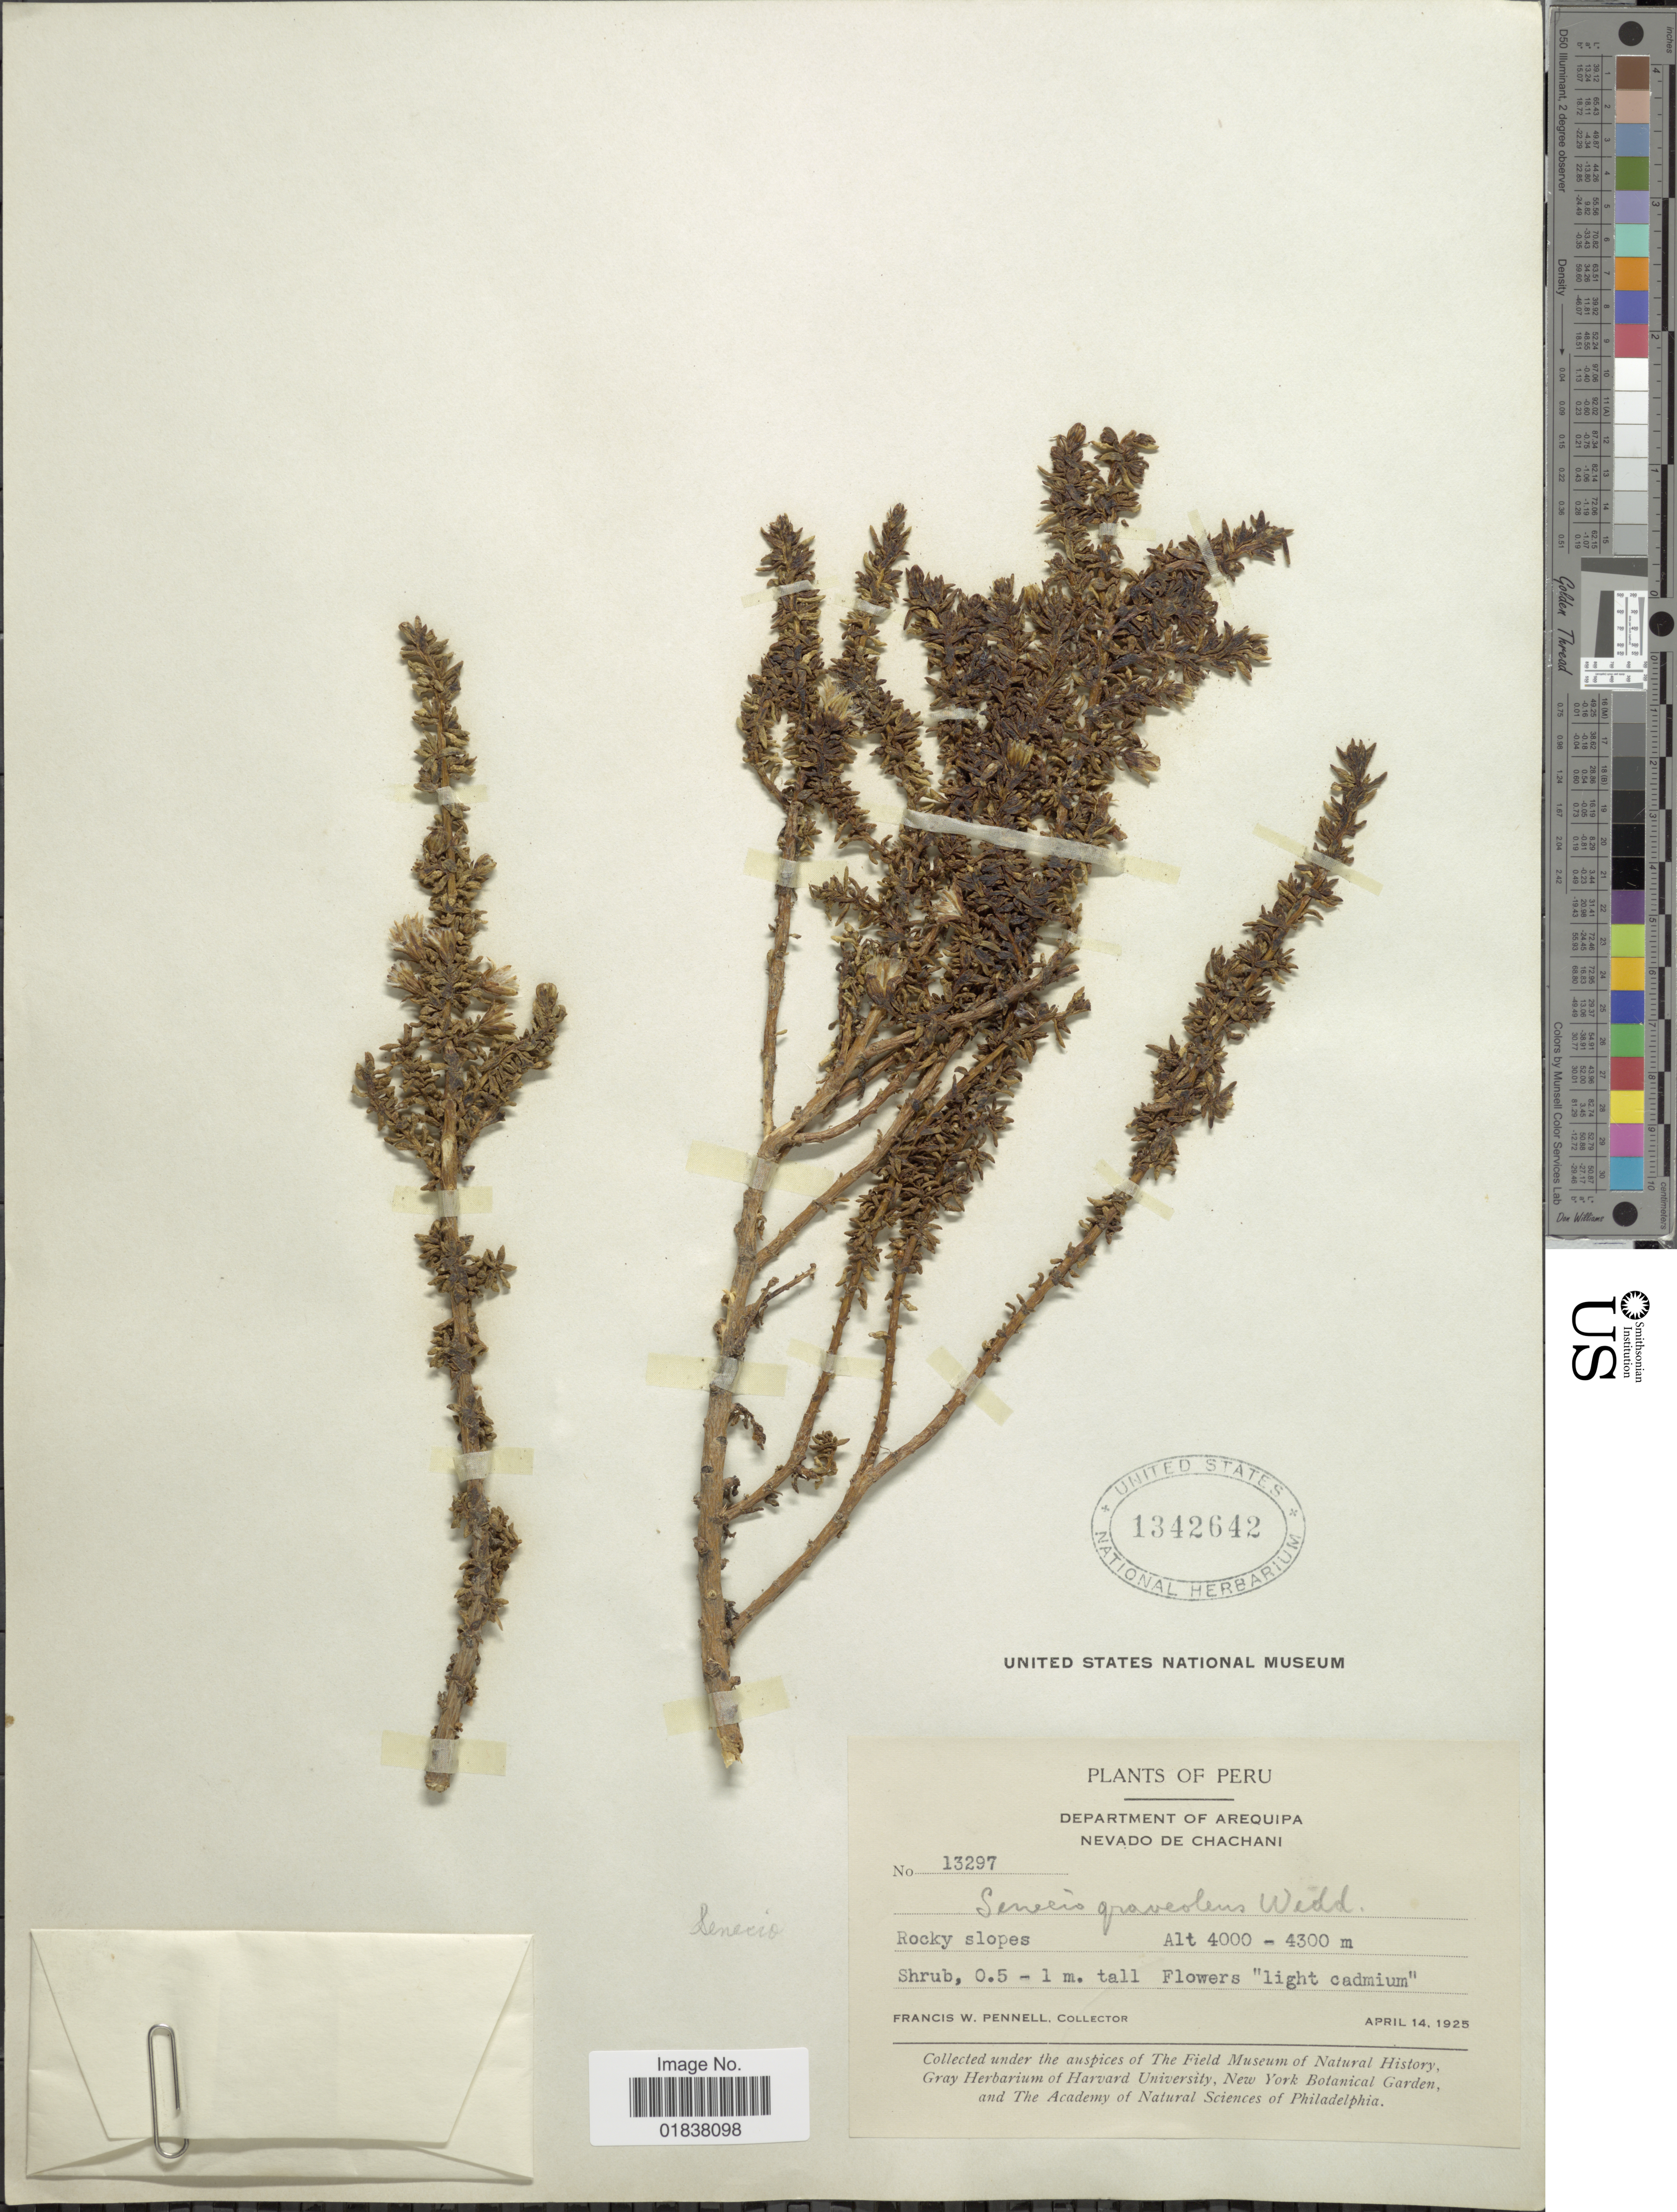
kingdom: Plantae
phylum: Tracheophyta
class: Magnoliopsida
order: Asterales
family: Asteraceae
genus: Senecio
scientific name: Senecio nutans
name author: Sch. Bip.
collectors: F. W. Pennell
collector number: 13297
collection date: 1925-04-14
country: Peru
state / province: Arequipa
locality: Nevado de Chachani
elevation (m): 4000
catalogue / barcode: US 1342642